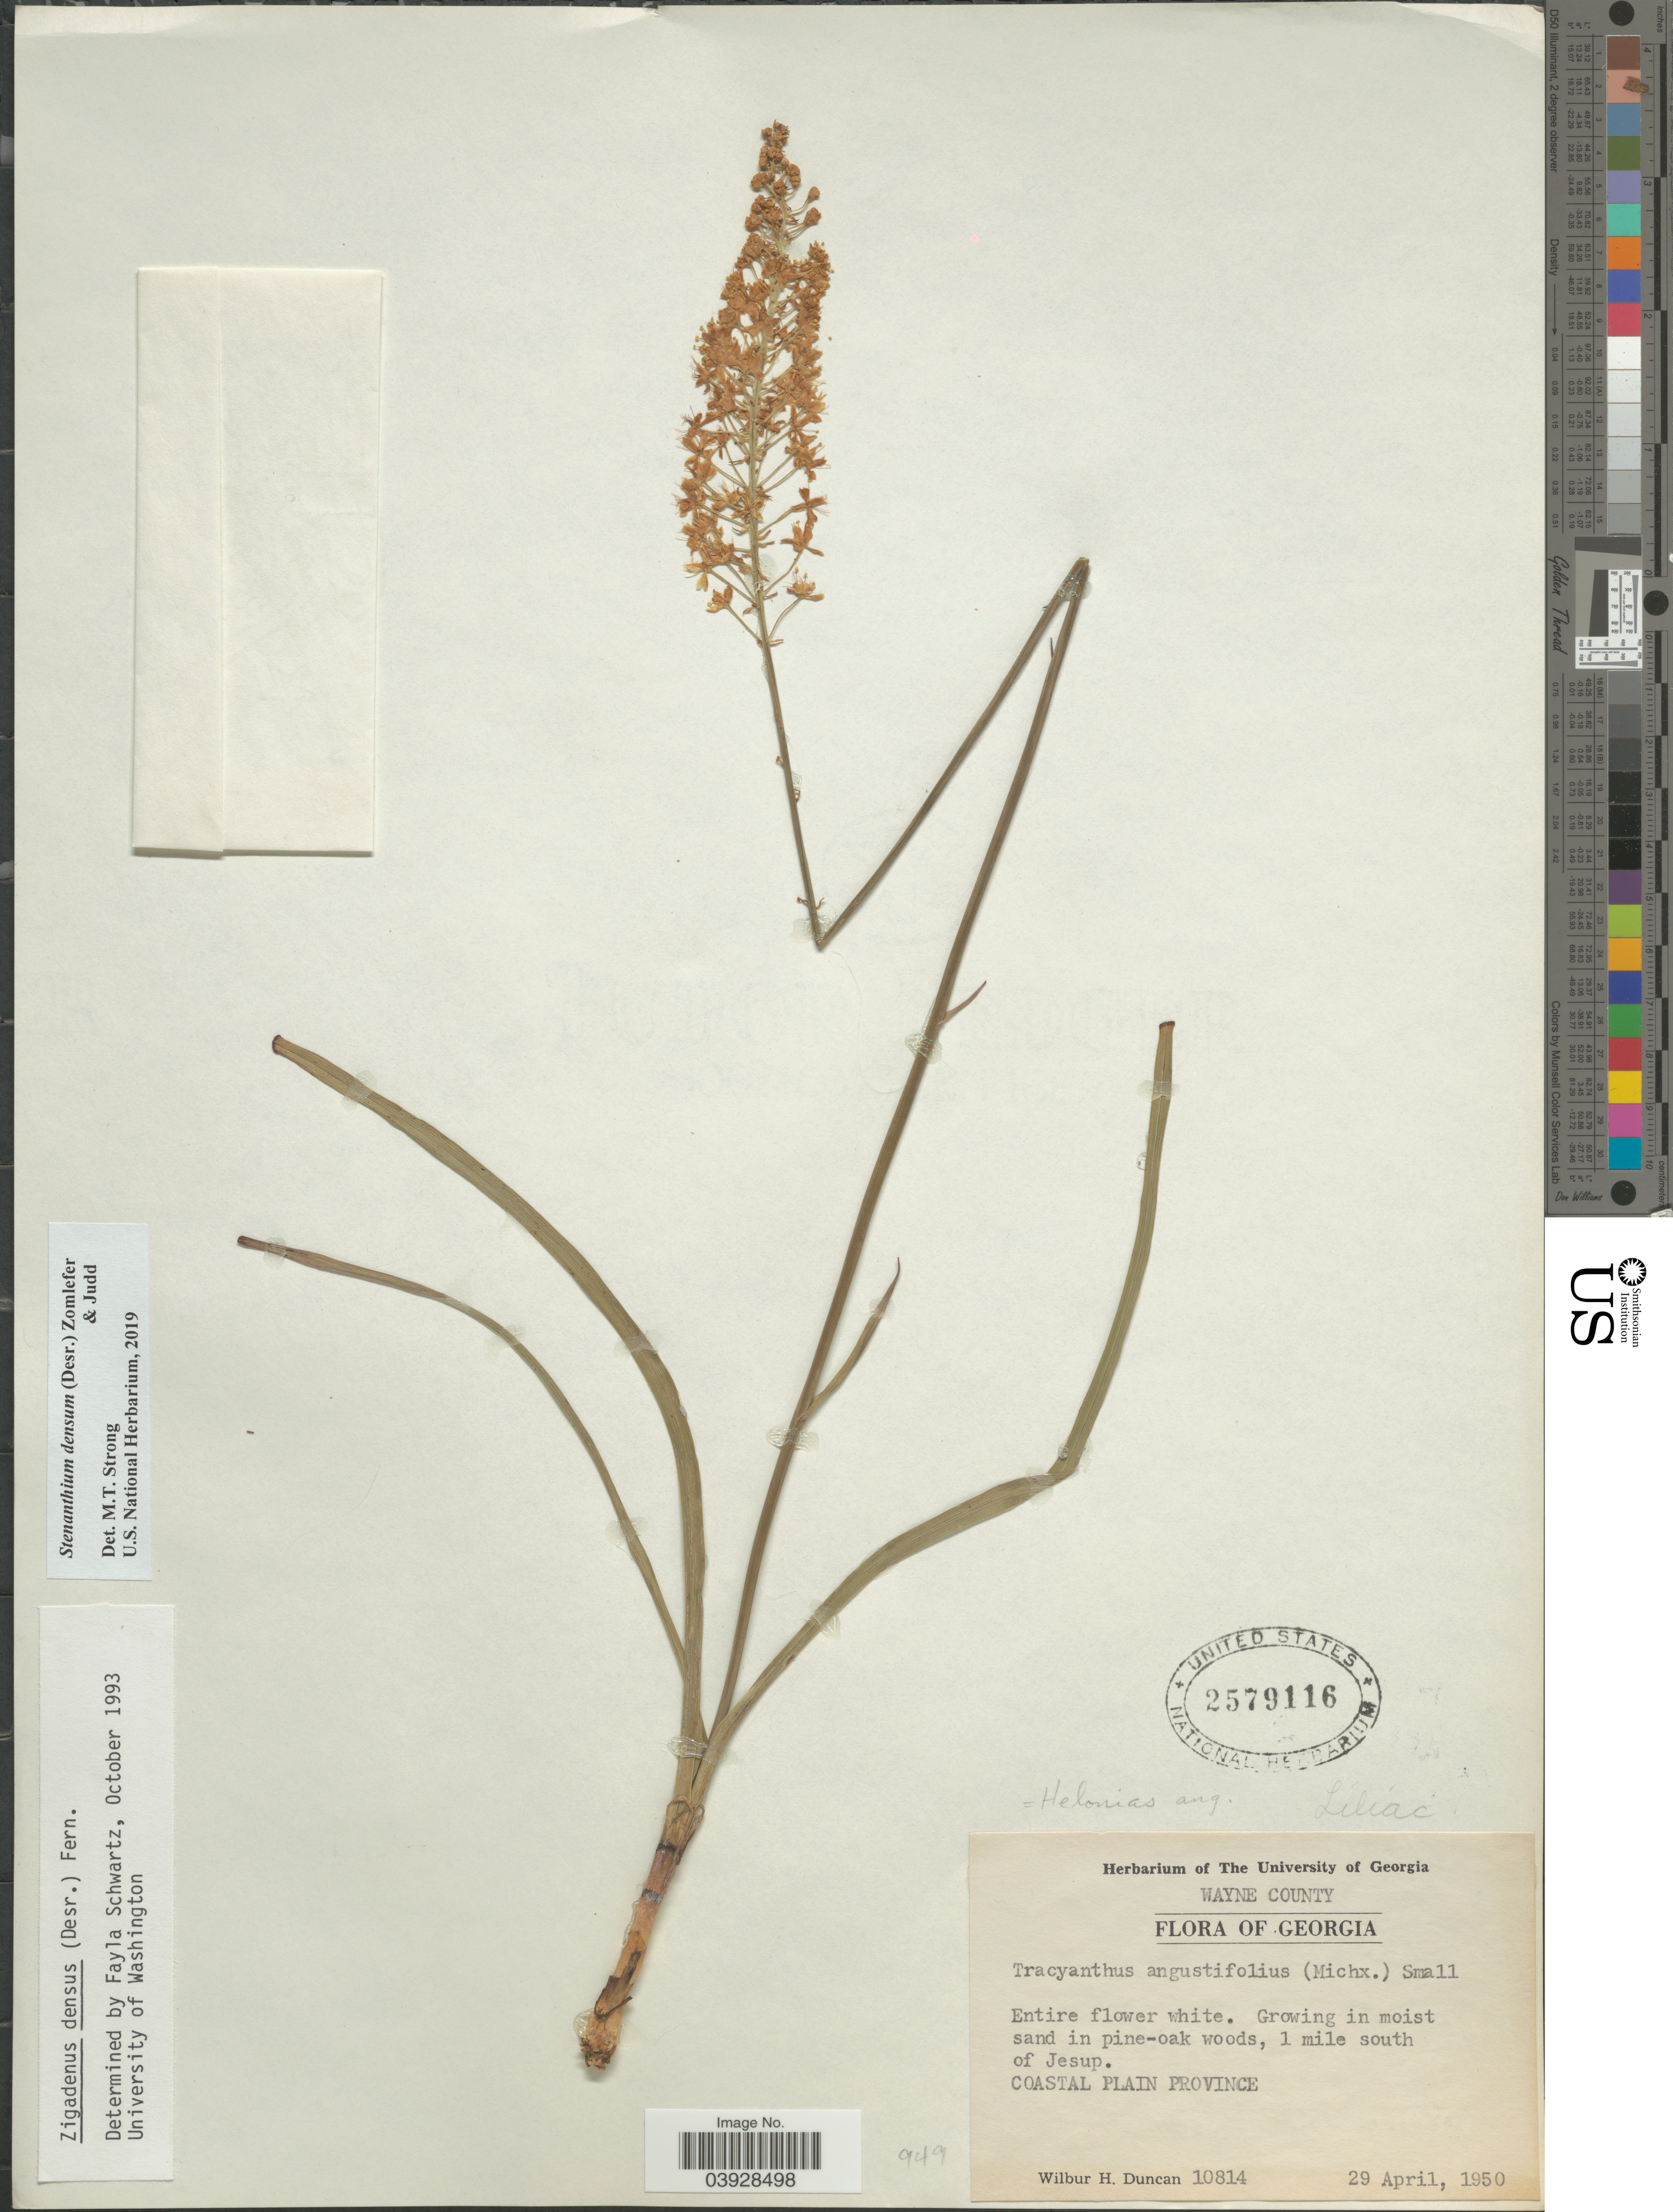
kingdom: Plantae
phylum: Tracheophyta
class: Liliopsida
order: Liliales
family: Melanthiaceae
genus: Stenanthium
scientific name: Stenanthium densum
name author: (Desr.) Zomlefer & Judd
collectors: W. H. Duncan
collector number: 10814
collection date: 1950-04-29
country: United States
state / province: Georgia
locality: Wayne County. 1 mile south of Jesup. Coastal Plain Province.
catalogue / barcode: US 2579116